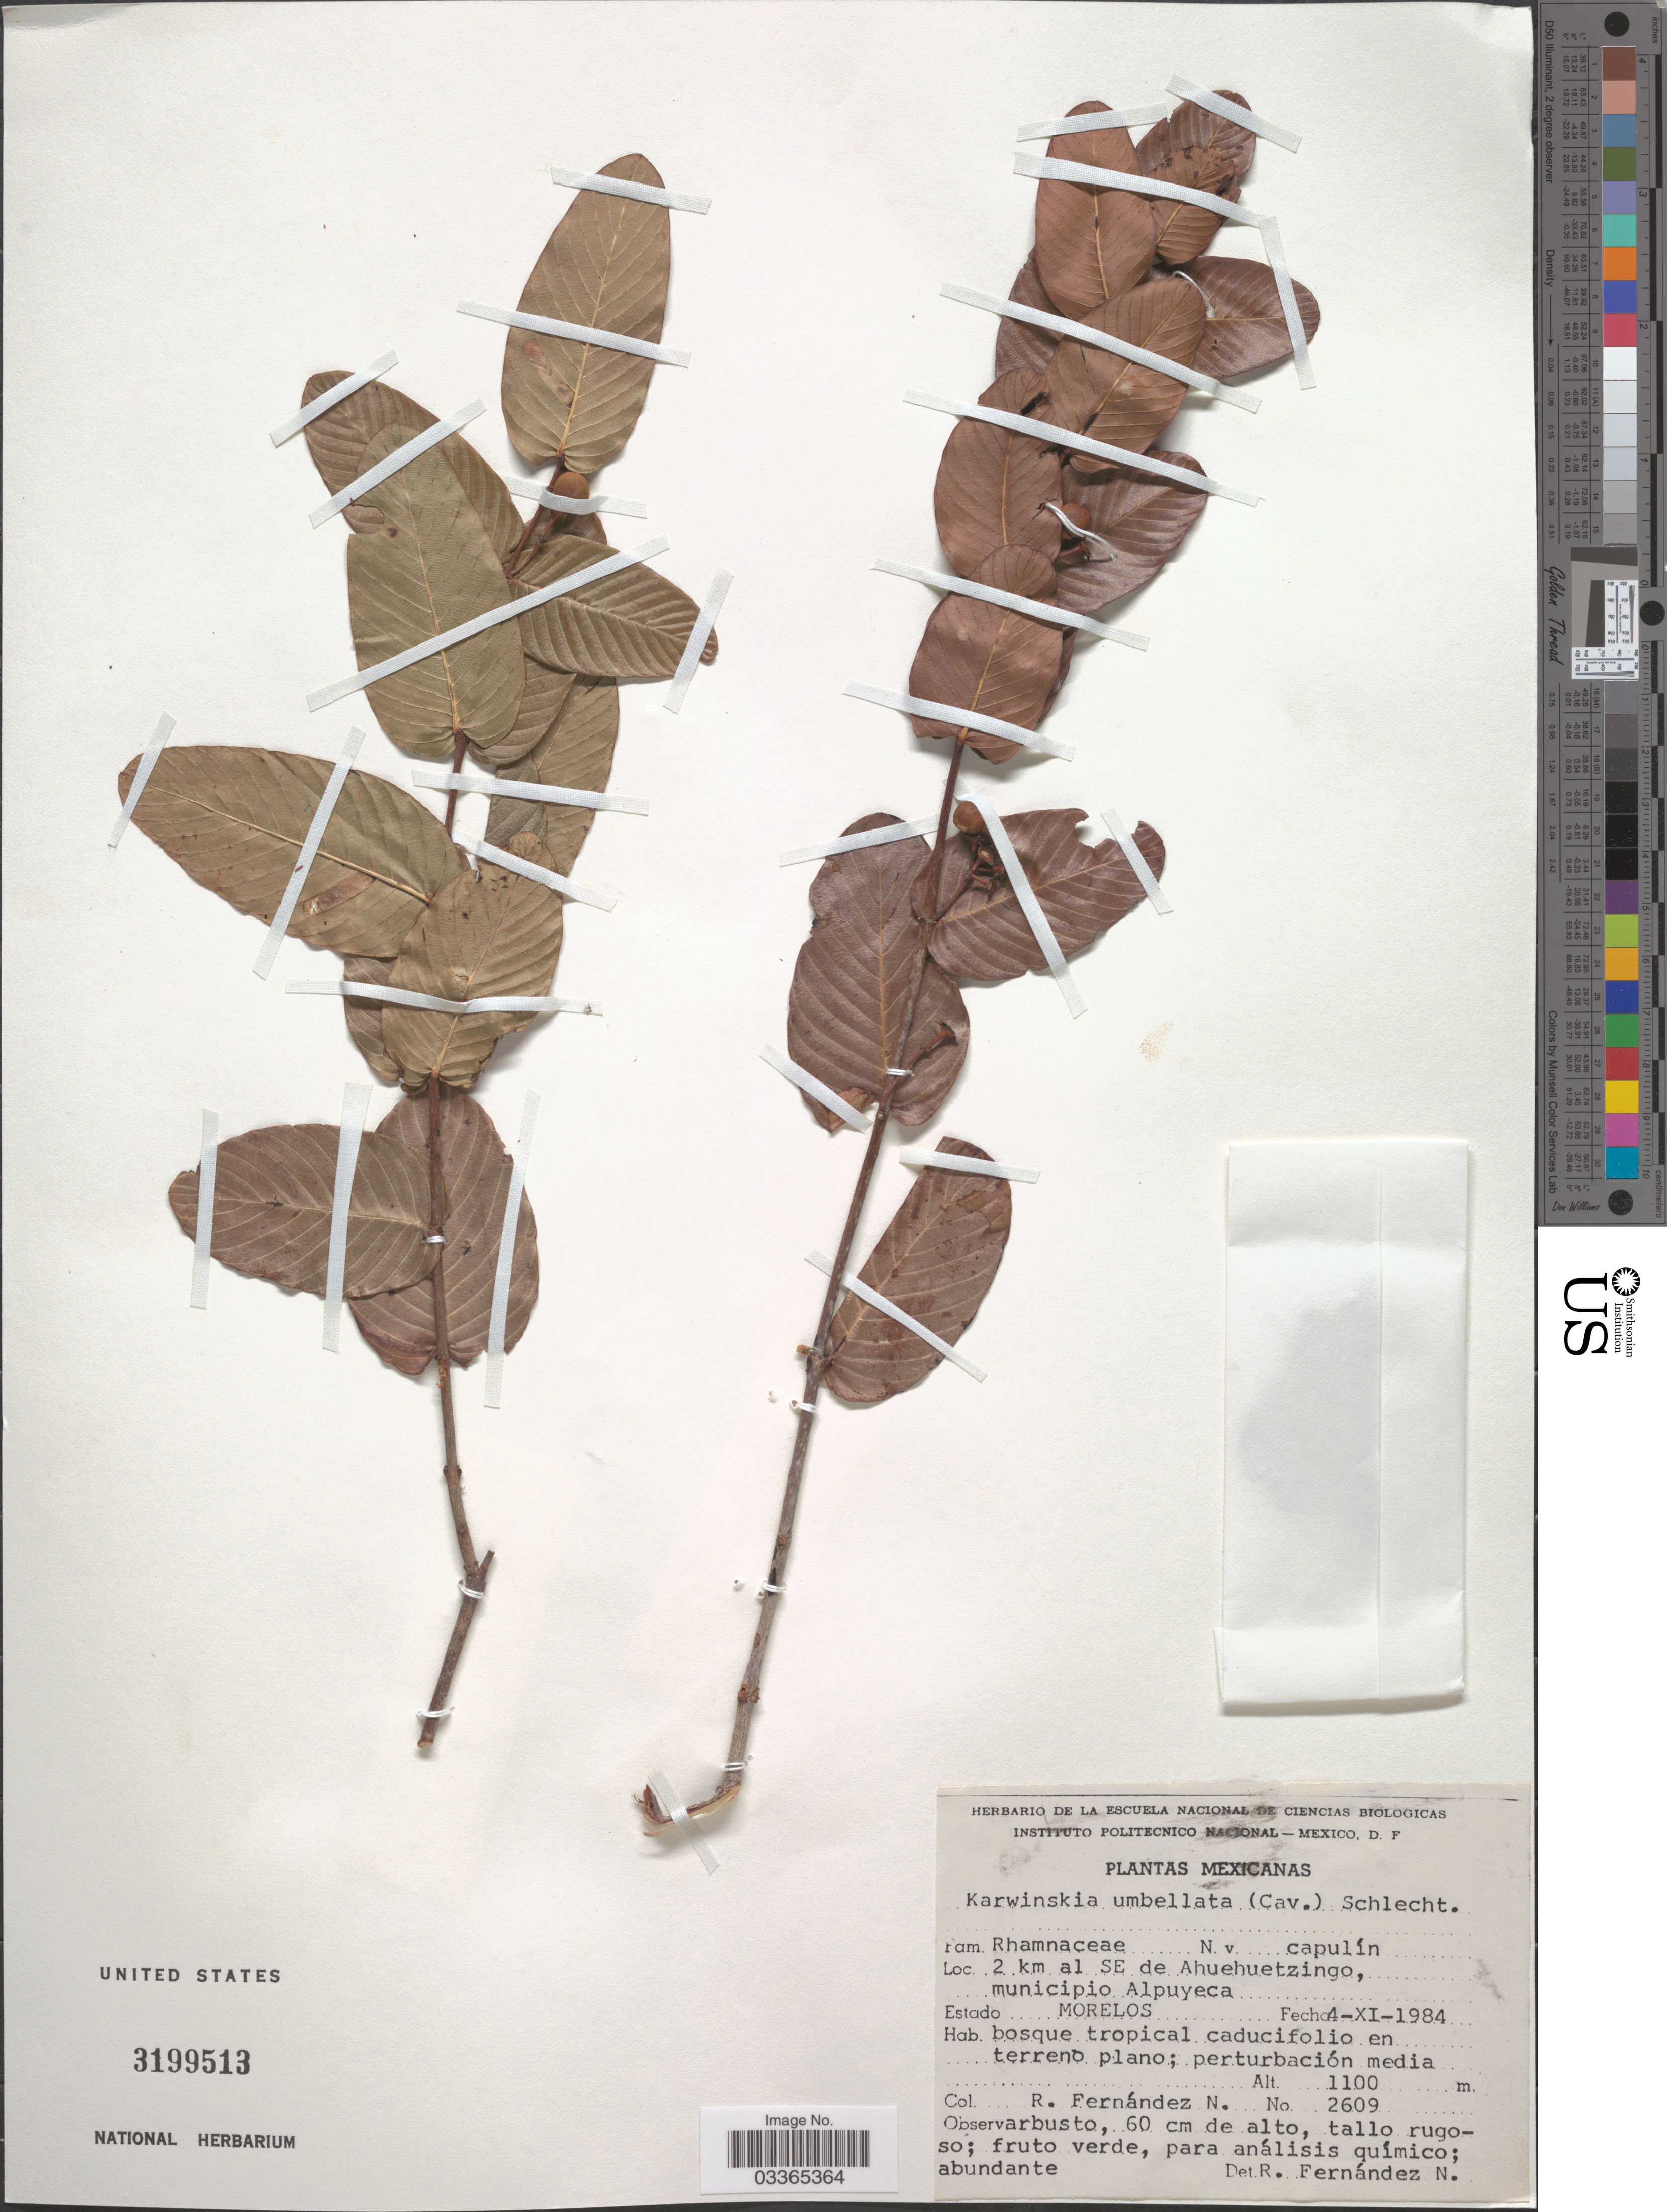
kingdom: Plantae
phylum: Tracheophyta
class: Magnoliopsida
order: Rosales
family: Rhamnaceae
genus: Karwinskia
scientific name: Karwinskia umbellata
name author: (Cav.) Schltdl.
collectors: R. Fernández Nava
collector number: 2609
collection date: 1984-11-04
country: Mexico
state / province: Morelos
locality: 2 km al SE de Ahuehuetzingo, municipio Alpuyeca.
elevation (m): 1100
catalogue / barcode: US 3199513